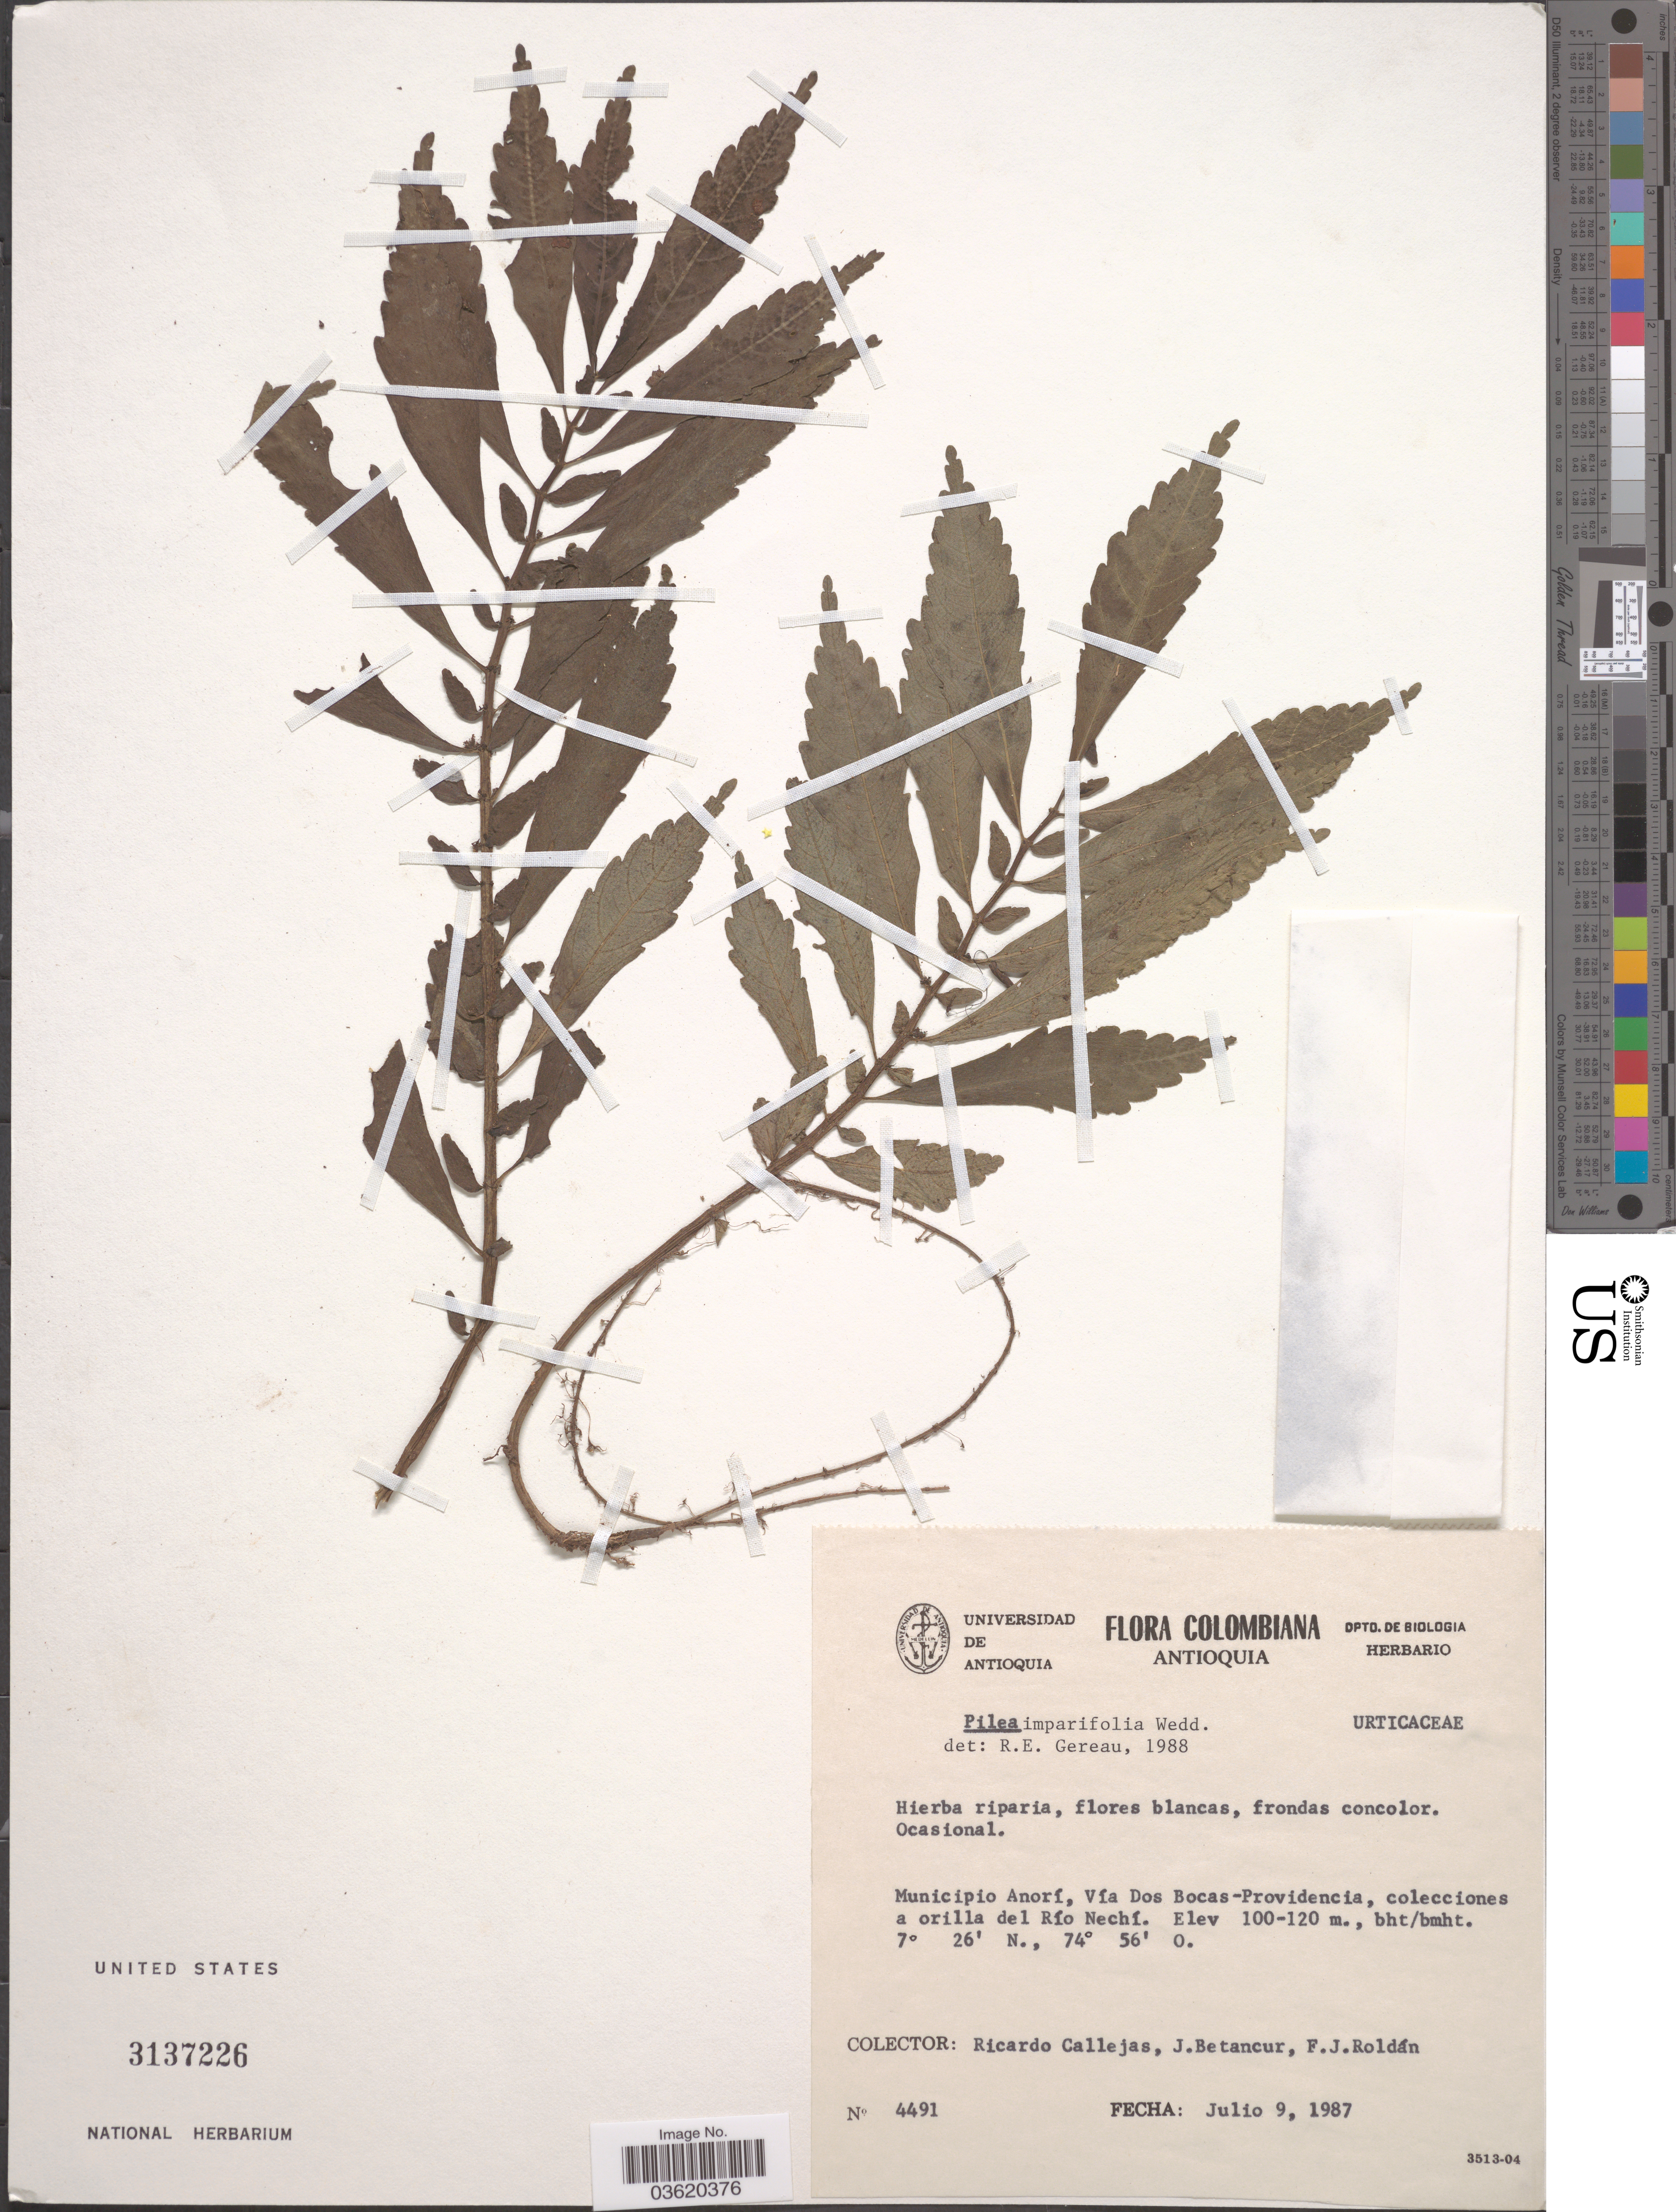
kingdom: Plantae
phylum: Tracheophyta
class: Magnoliopsida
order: Rosales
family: Urticaceae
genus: Pilea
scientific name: Pilea imparifolia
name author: Wedd.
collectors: R. Callejas, J. Betancur & F. J. Roldán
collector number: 4491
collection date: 1987-07-09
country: Colombia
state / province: Antioquia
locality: Municipio Anorí, Vía Dos Bocas-Providencia, colecciones a orilla del Río Nechí.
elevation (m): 100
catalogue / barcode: US 3137226